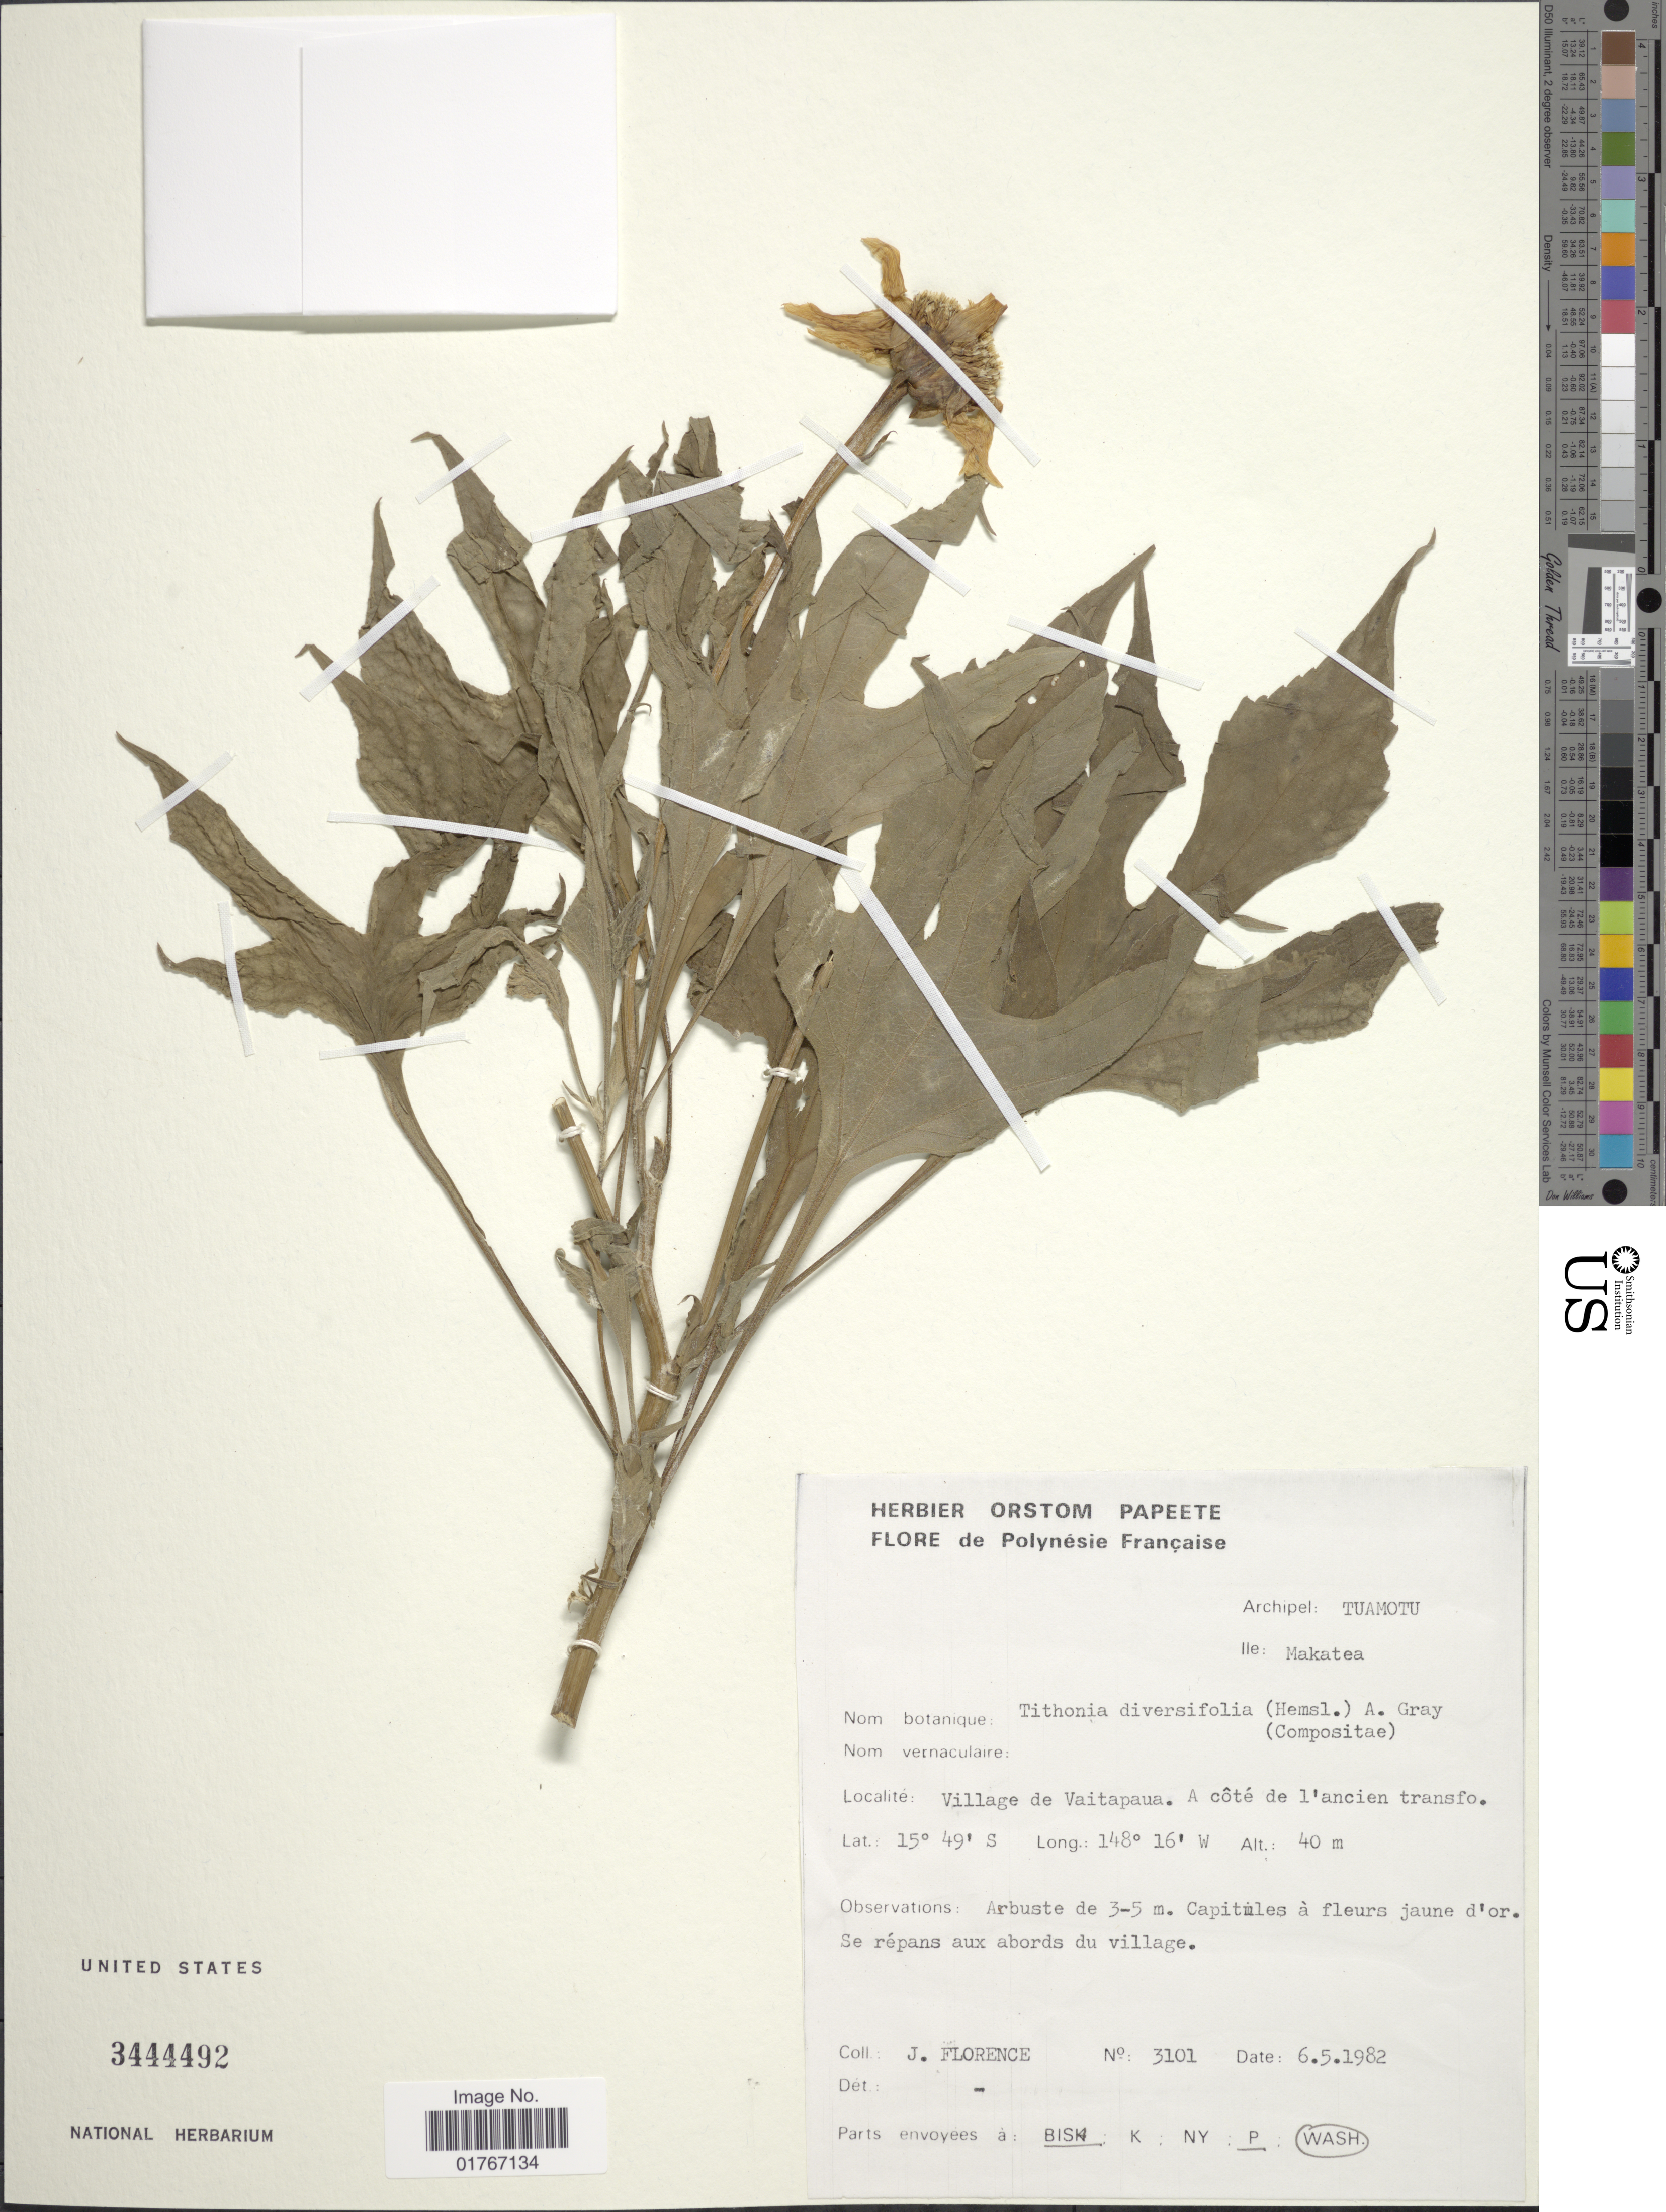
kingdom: Plantae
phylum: Tracheophyta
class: Magnoliopsida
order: Asterales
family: Asteraceae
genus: Tithonia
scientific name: Tithonia diversifolia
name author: (Hemsl.) A. Gray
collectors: J. Florence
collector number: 3101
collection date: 1982-05-06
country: French Polynesia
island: Makatea [Aurora]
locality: Archipel: Tuamotu, Ile Makatea, Village de Vaitapaua. A côté de l'ancien transfo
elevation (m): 40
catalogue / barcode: US 3444492